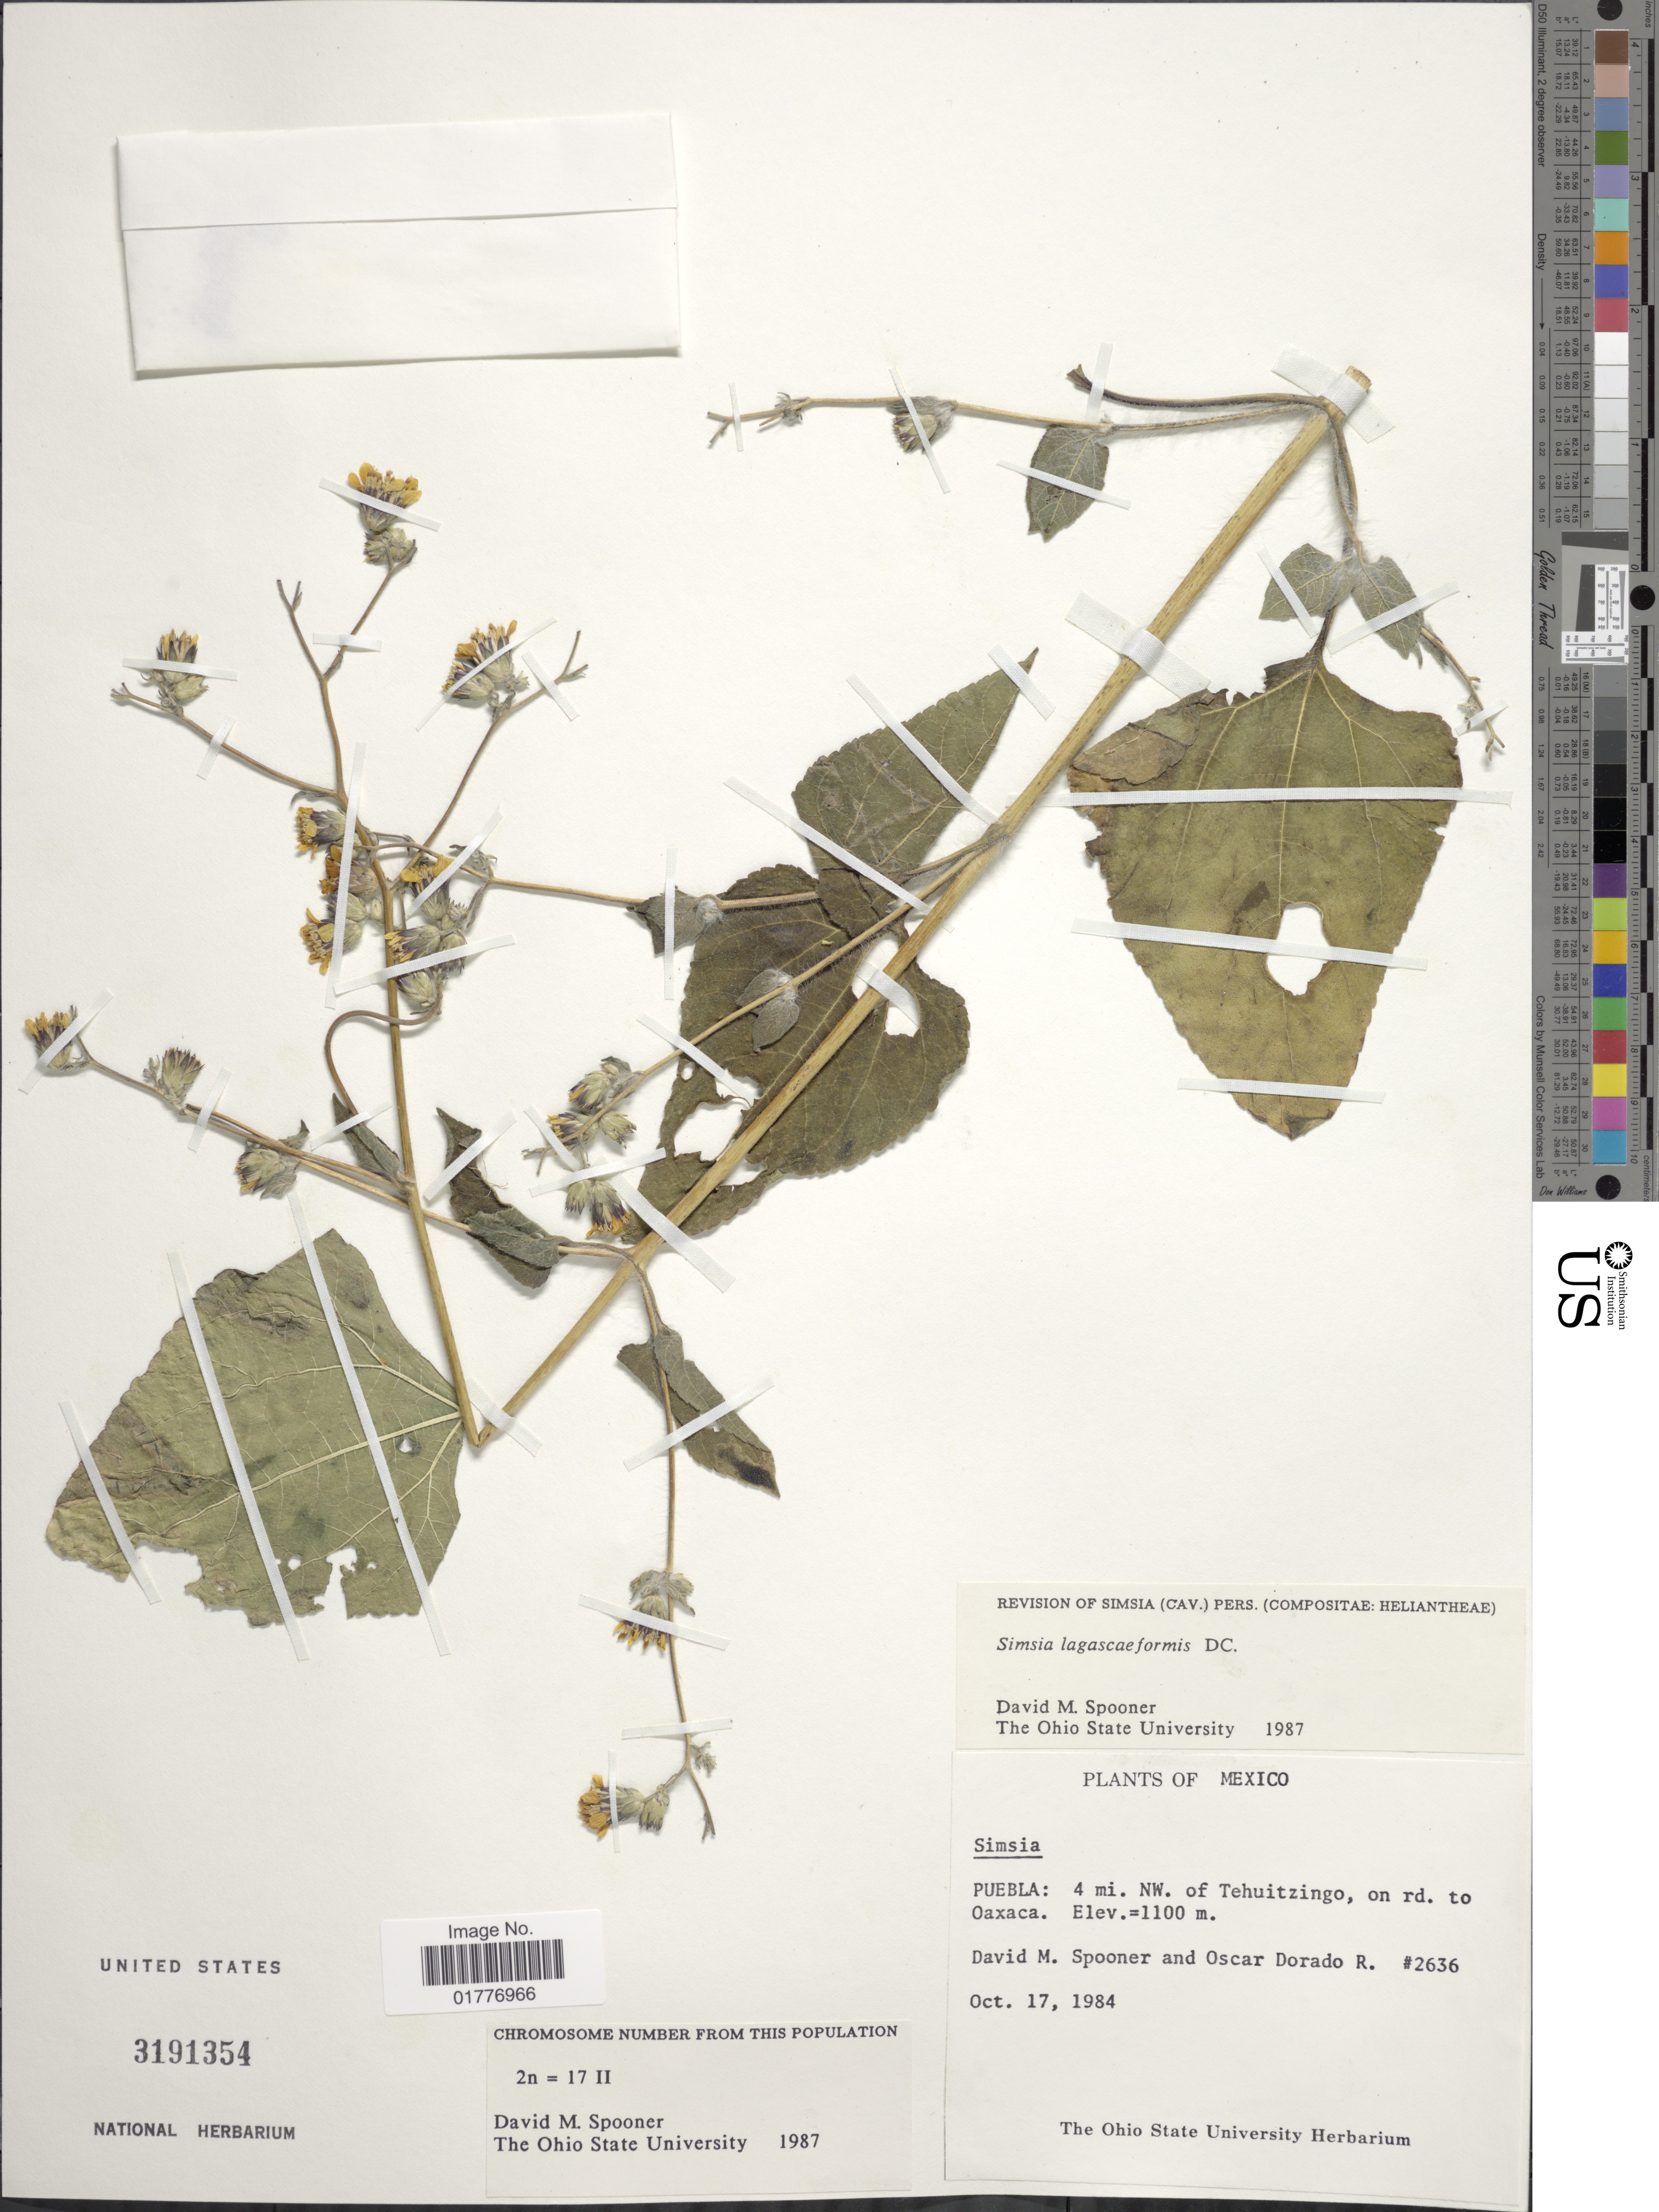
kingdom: Plantae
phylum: Tracheophyta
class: Magnoliopsida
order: Asterales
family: Asteraceae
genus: Simsia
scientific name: Simsia lagasceiformis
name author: DC.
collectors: D. Spooner & O. R. Dorado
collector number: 2636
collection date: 1984-10-17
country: Mexico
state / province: Puebla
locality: Puebla: 4 mi. NW. of Tehuitzingo, on rd. to Oaxaca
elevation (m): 1100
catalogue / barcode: US 3191354